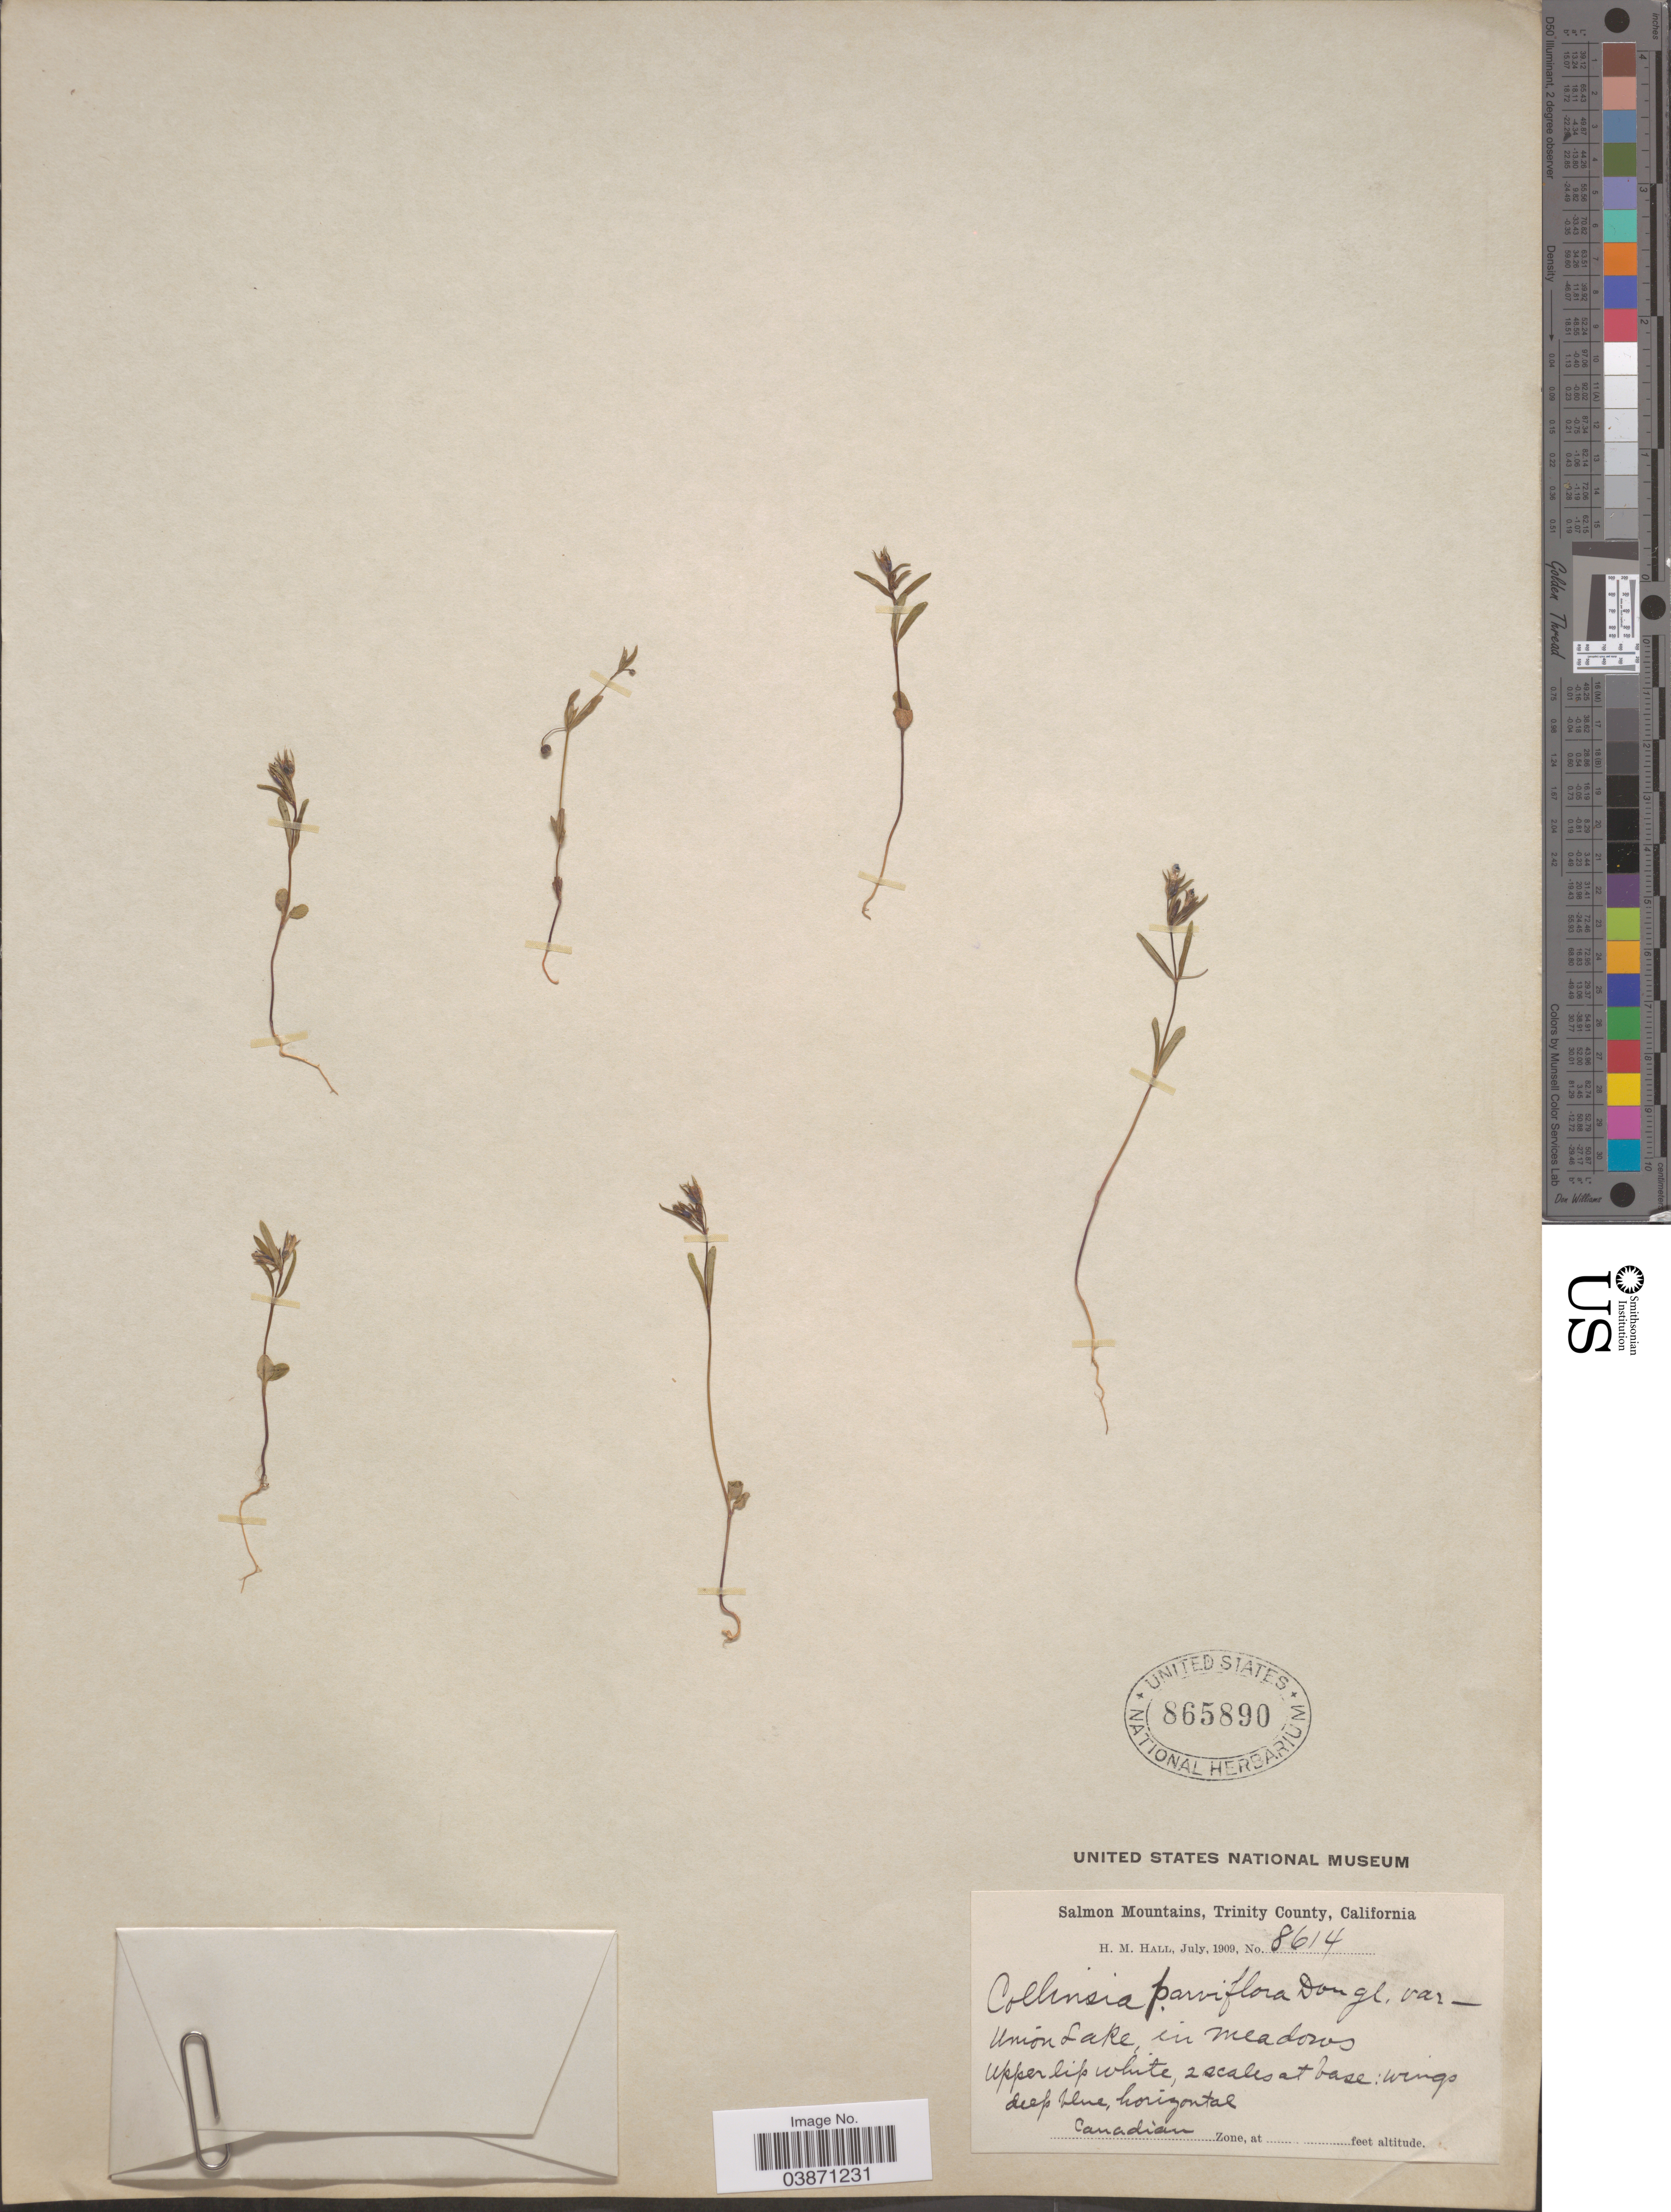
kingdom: Plantae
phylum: Tracheophyta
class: Magnoliopsida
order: Lamiales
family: Plantaginaceae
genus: Collinsia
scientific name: Collinsia parviflora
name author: Douglas ex Lindl.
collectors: H. M. Hall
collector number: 8614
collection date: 1909-07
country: United States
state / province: California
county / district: Trinity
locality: Salmon Mountains, Trinity County. Union Lake, in meadows. Canadian Zone.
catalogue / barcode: US 865890